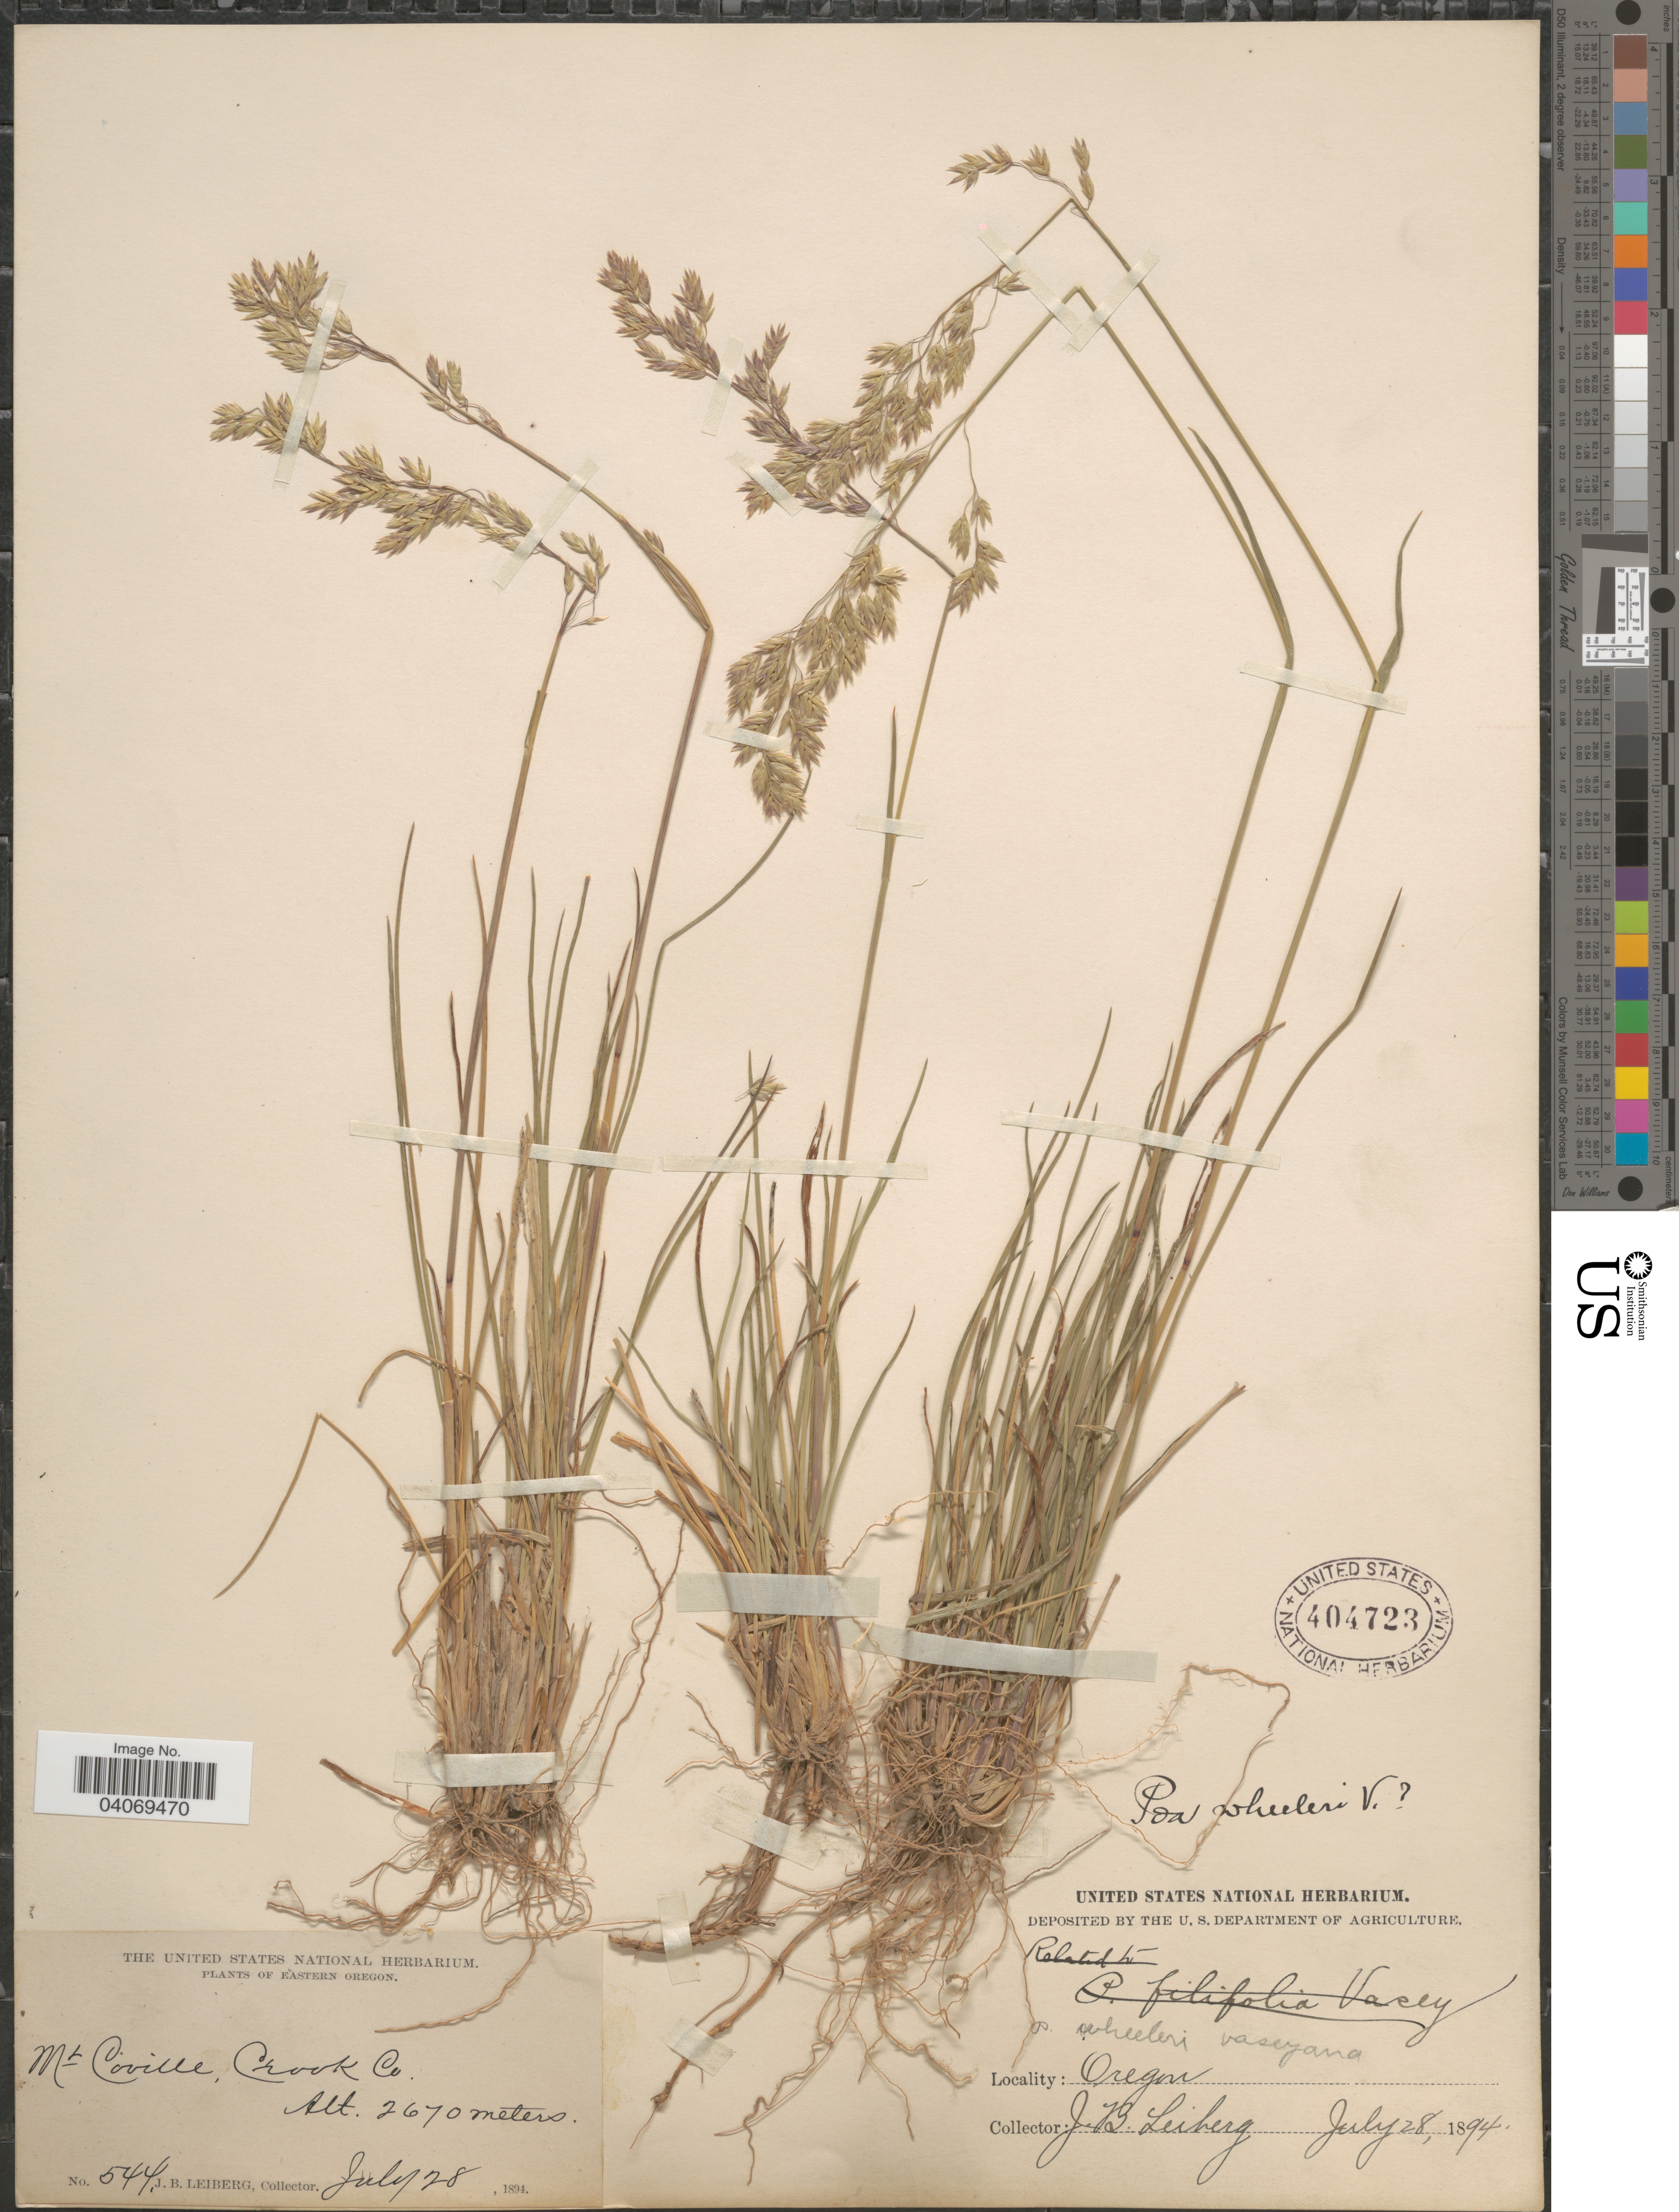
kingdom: Plantae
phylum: Tracheophyta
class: Liliopsida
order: Poales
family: Poaceae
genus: Poa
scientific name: Poa wheeleri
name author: Vasey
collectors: J. B. Leiberg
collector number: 544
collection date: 1894-07-28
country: United States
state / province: Oregon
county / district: Crook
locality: Eastern Oregon. Mt. Coville, Crook Co.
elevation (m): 2670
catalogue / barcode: US 404723